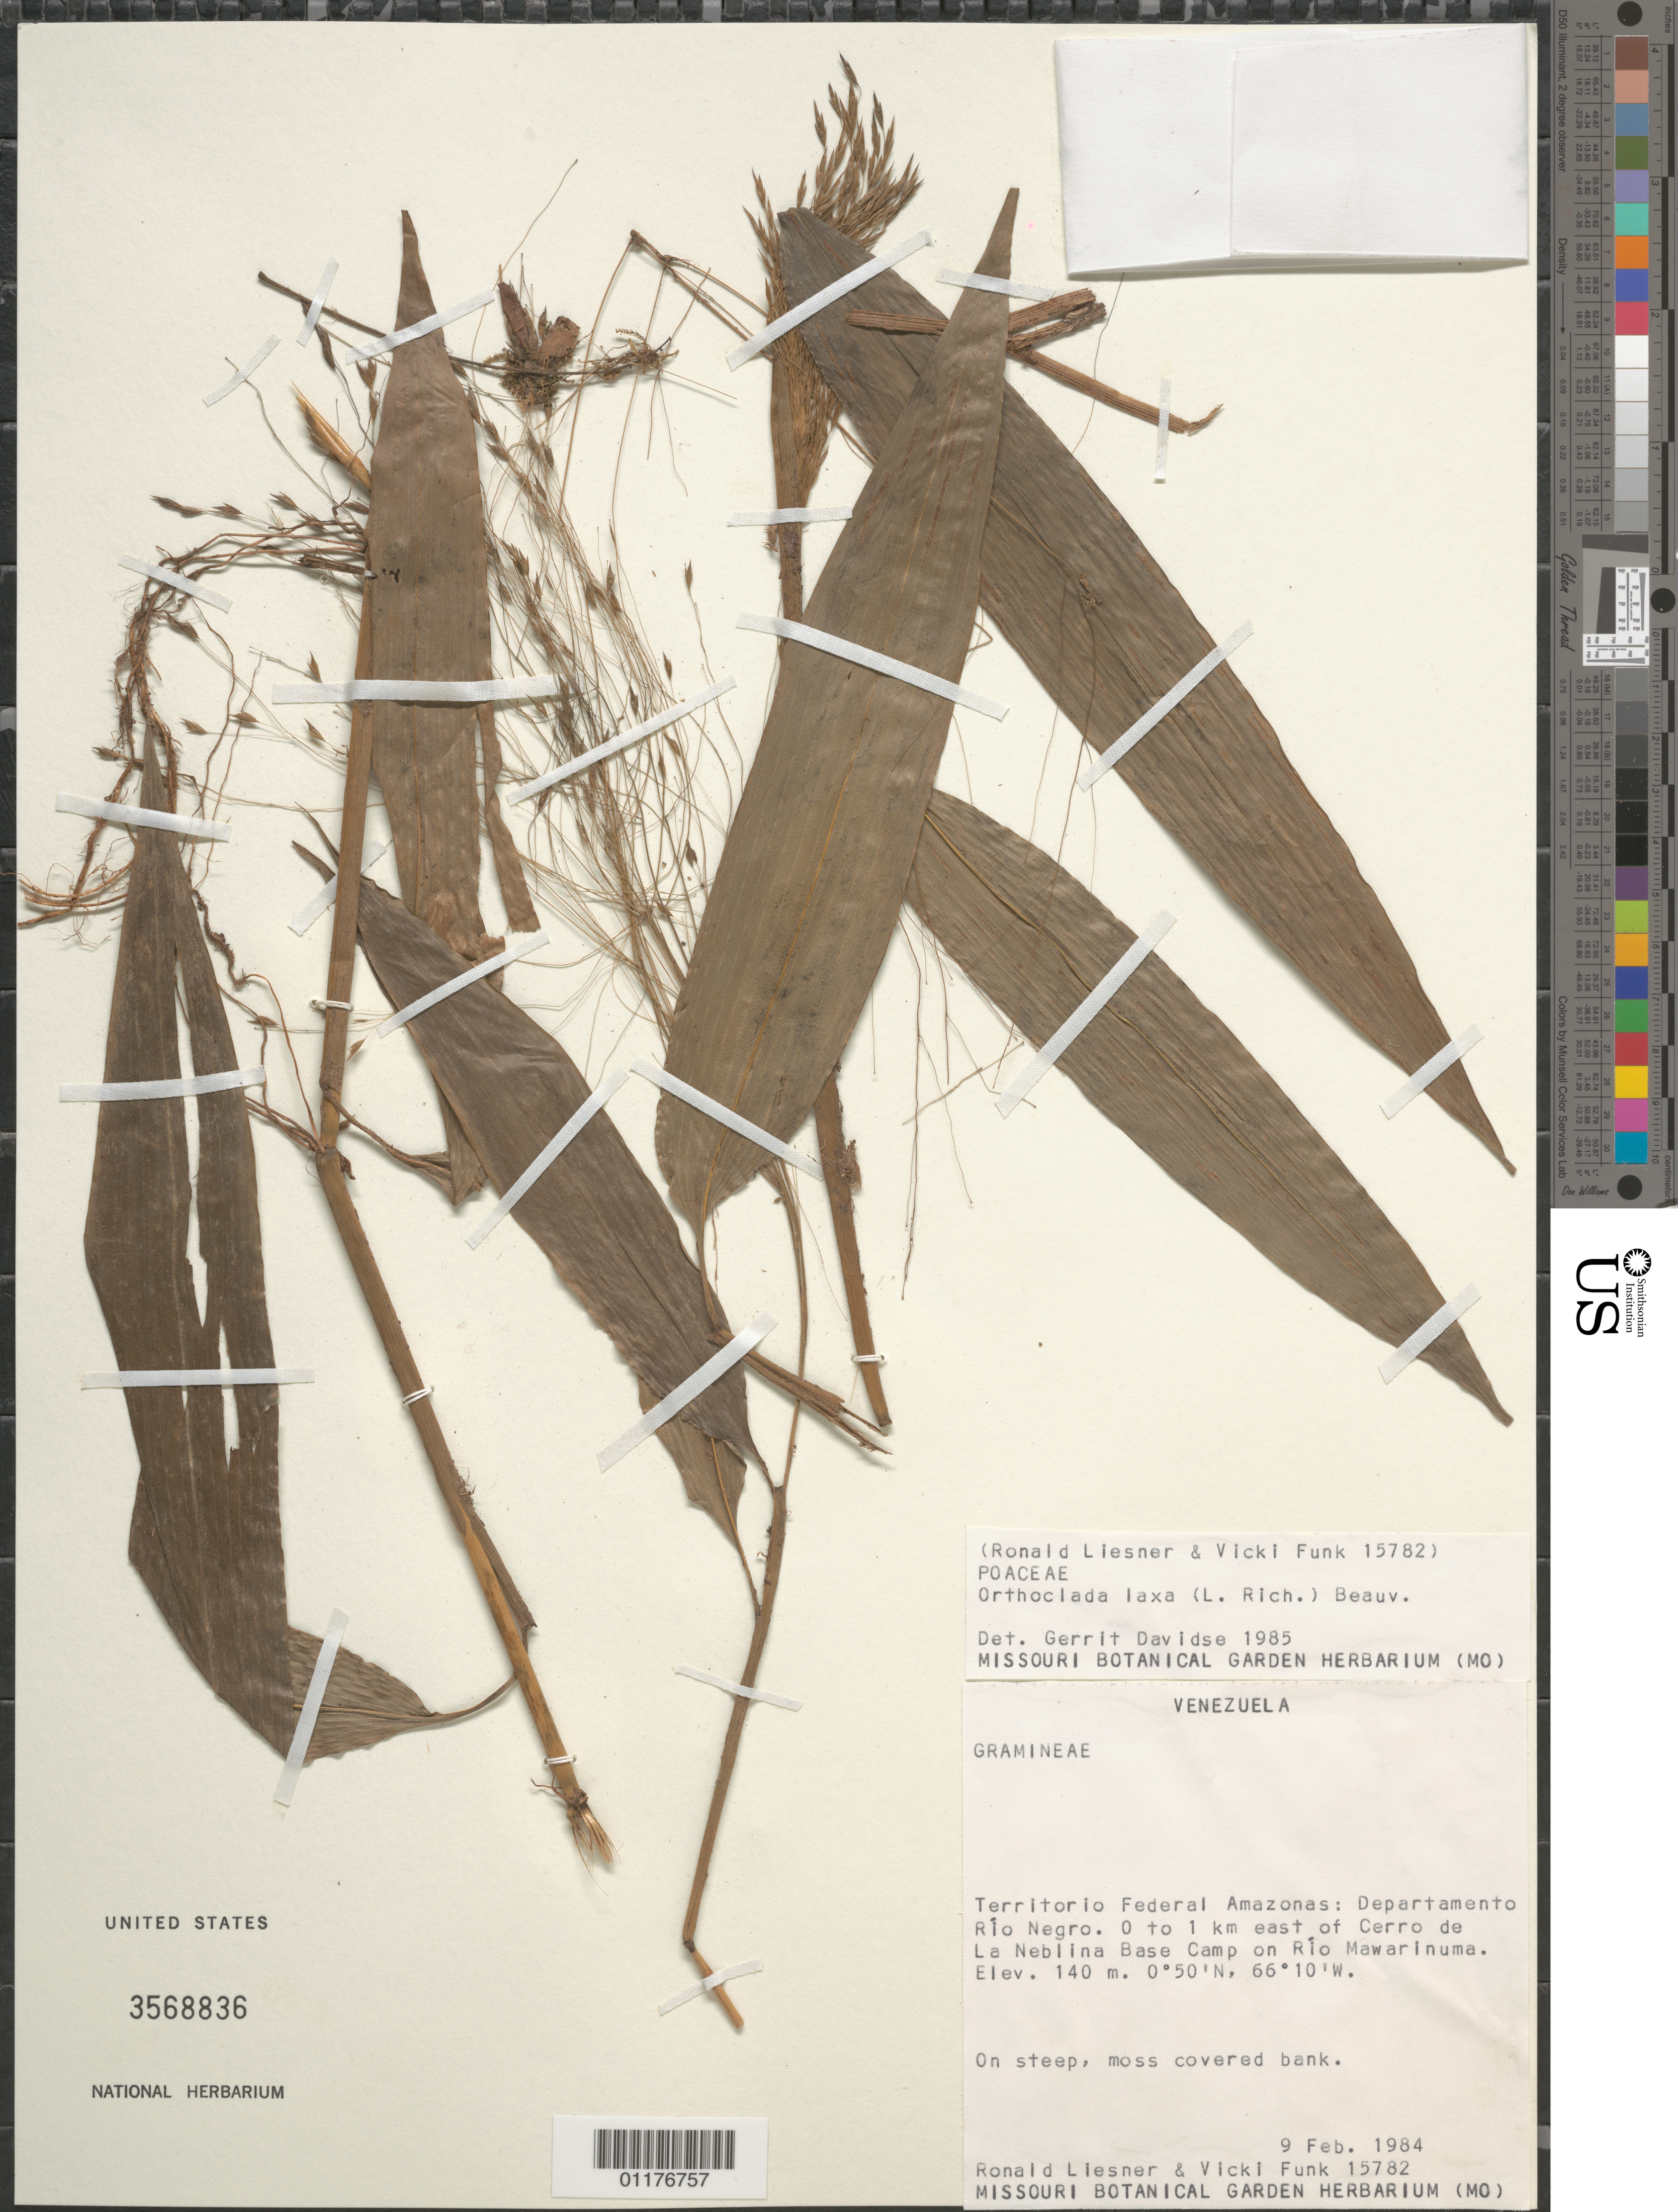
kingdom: Plantae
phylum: Tracheophyta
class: Liliopsida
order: Poales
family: Poaceae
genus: Orthoclada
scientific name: Orthoclada laxa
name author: P. Beauv.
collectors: R. L. Liesner & V. Funk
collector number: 15782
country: Venezuela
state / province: Amazonas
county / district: Río Negro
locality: E of Cerro de La Neblina Base Camp on Rio Mawarinuma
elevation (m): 140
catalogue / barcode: US 3568836